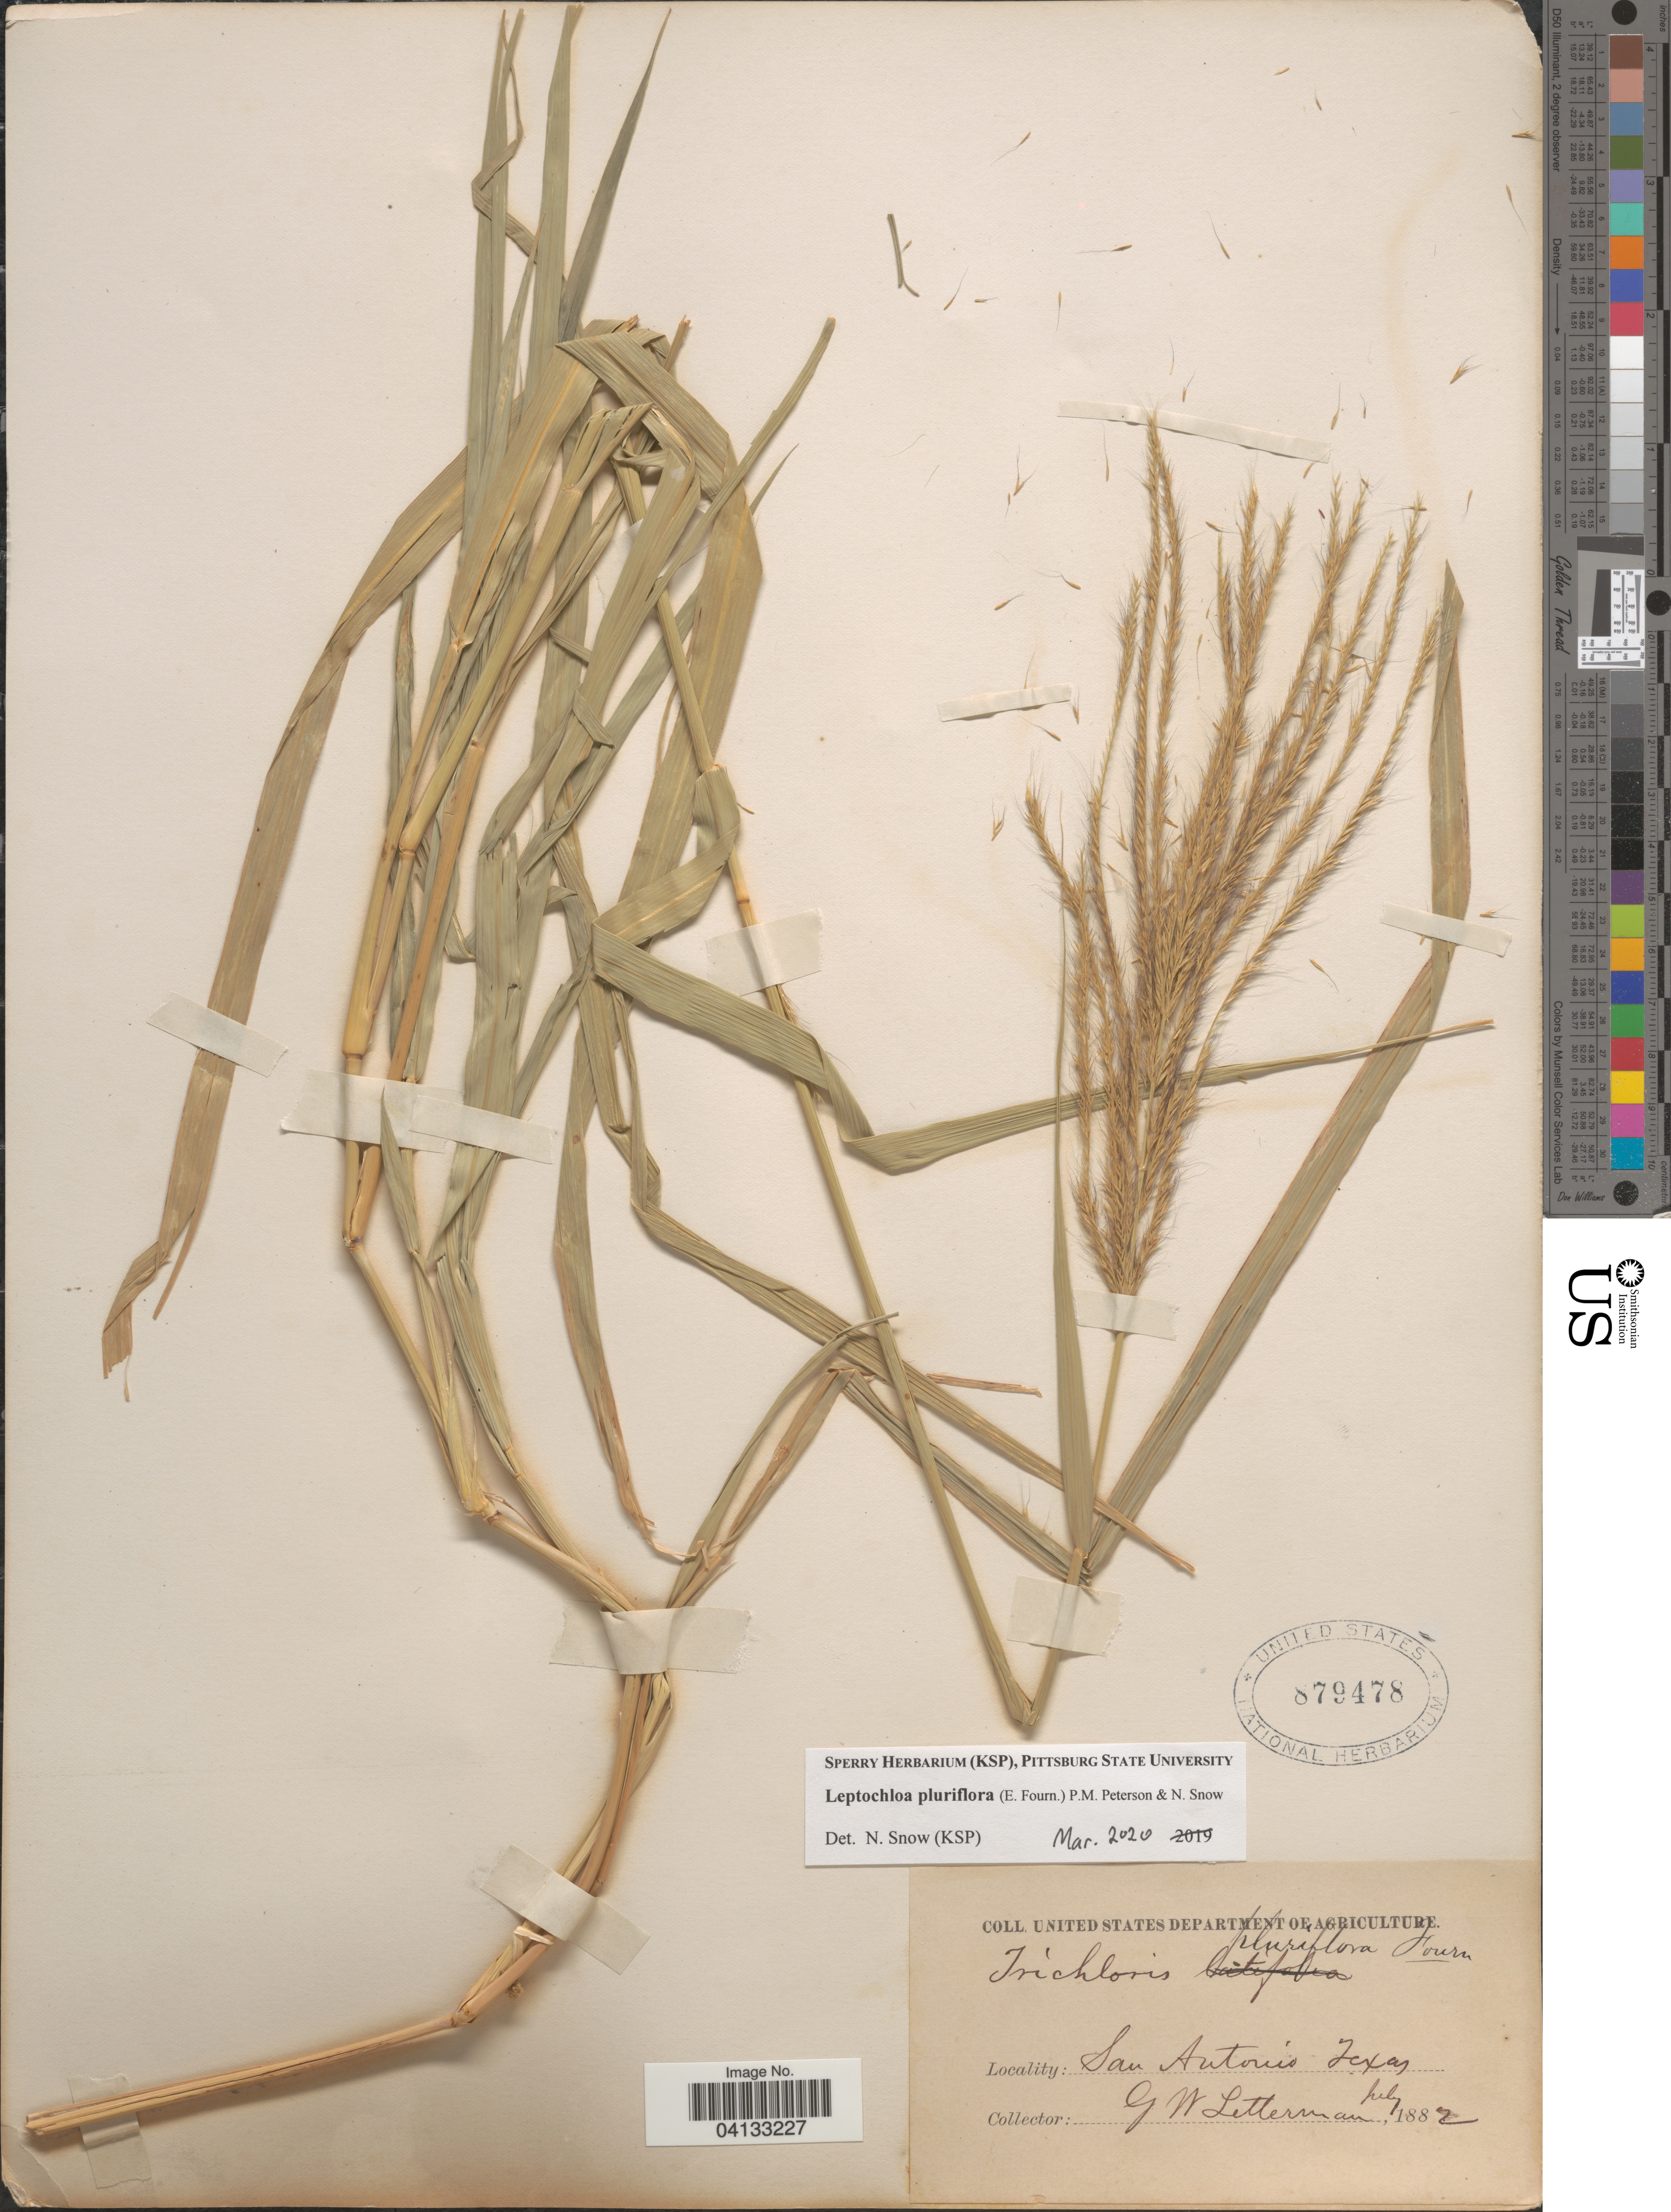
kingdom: Plantae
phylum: Tracheophyta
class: Liliopsida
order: Poales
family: Poaceae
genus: Leptochloa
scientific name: Leptochloa pluriflora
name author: (E. Fourn.) P.M. Peterson & N. Snow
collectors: G. W. Letterman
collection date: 1882-07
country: United States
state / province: Texas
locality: San Antonio.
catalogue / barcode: US 879478